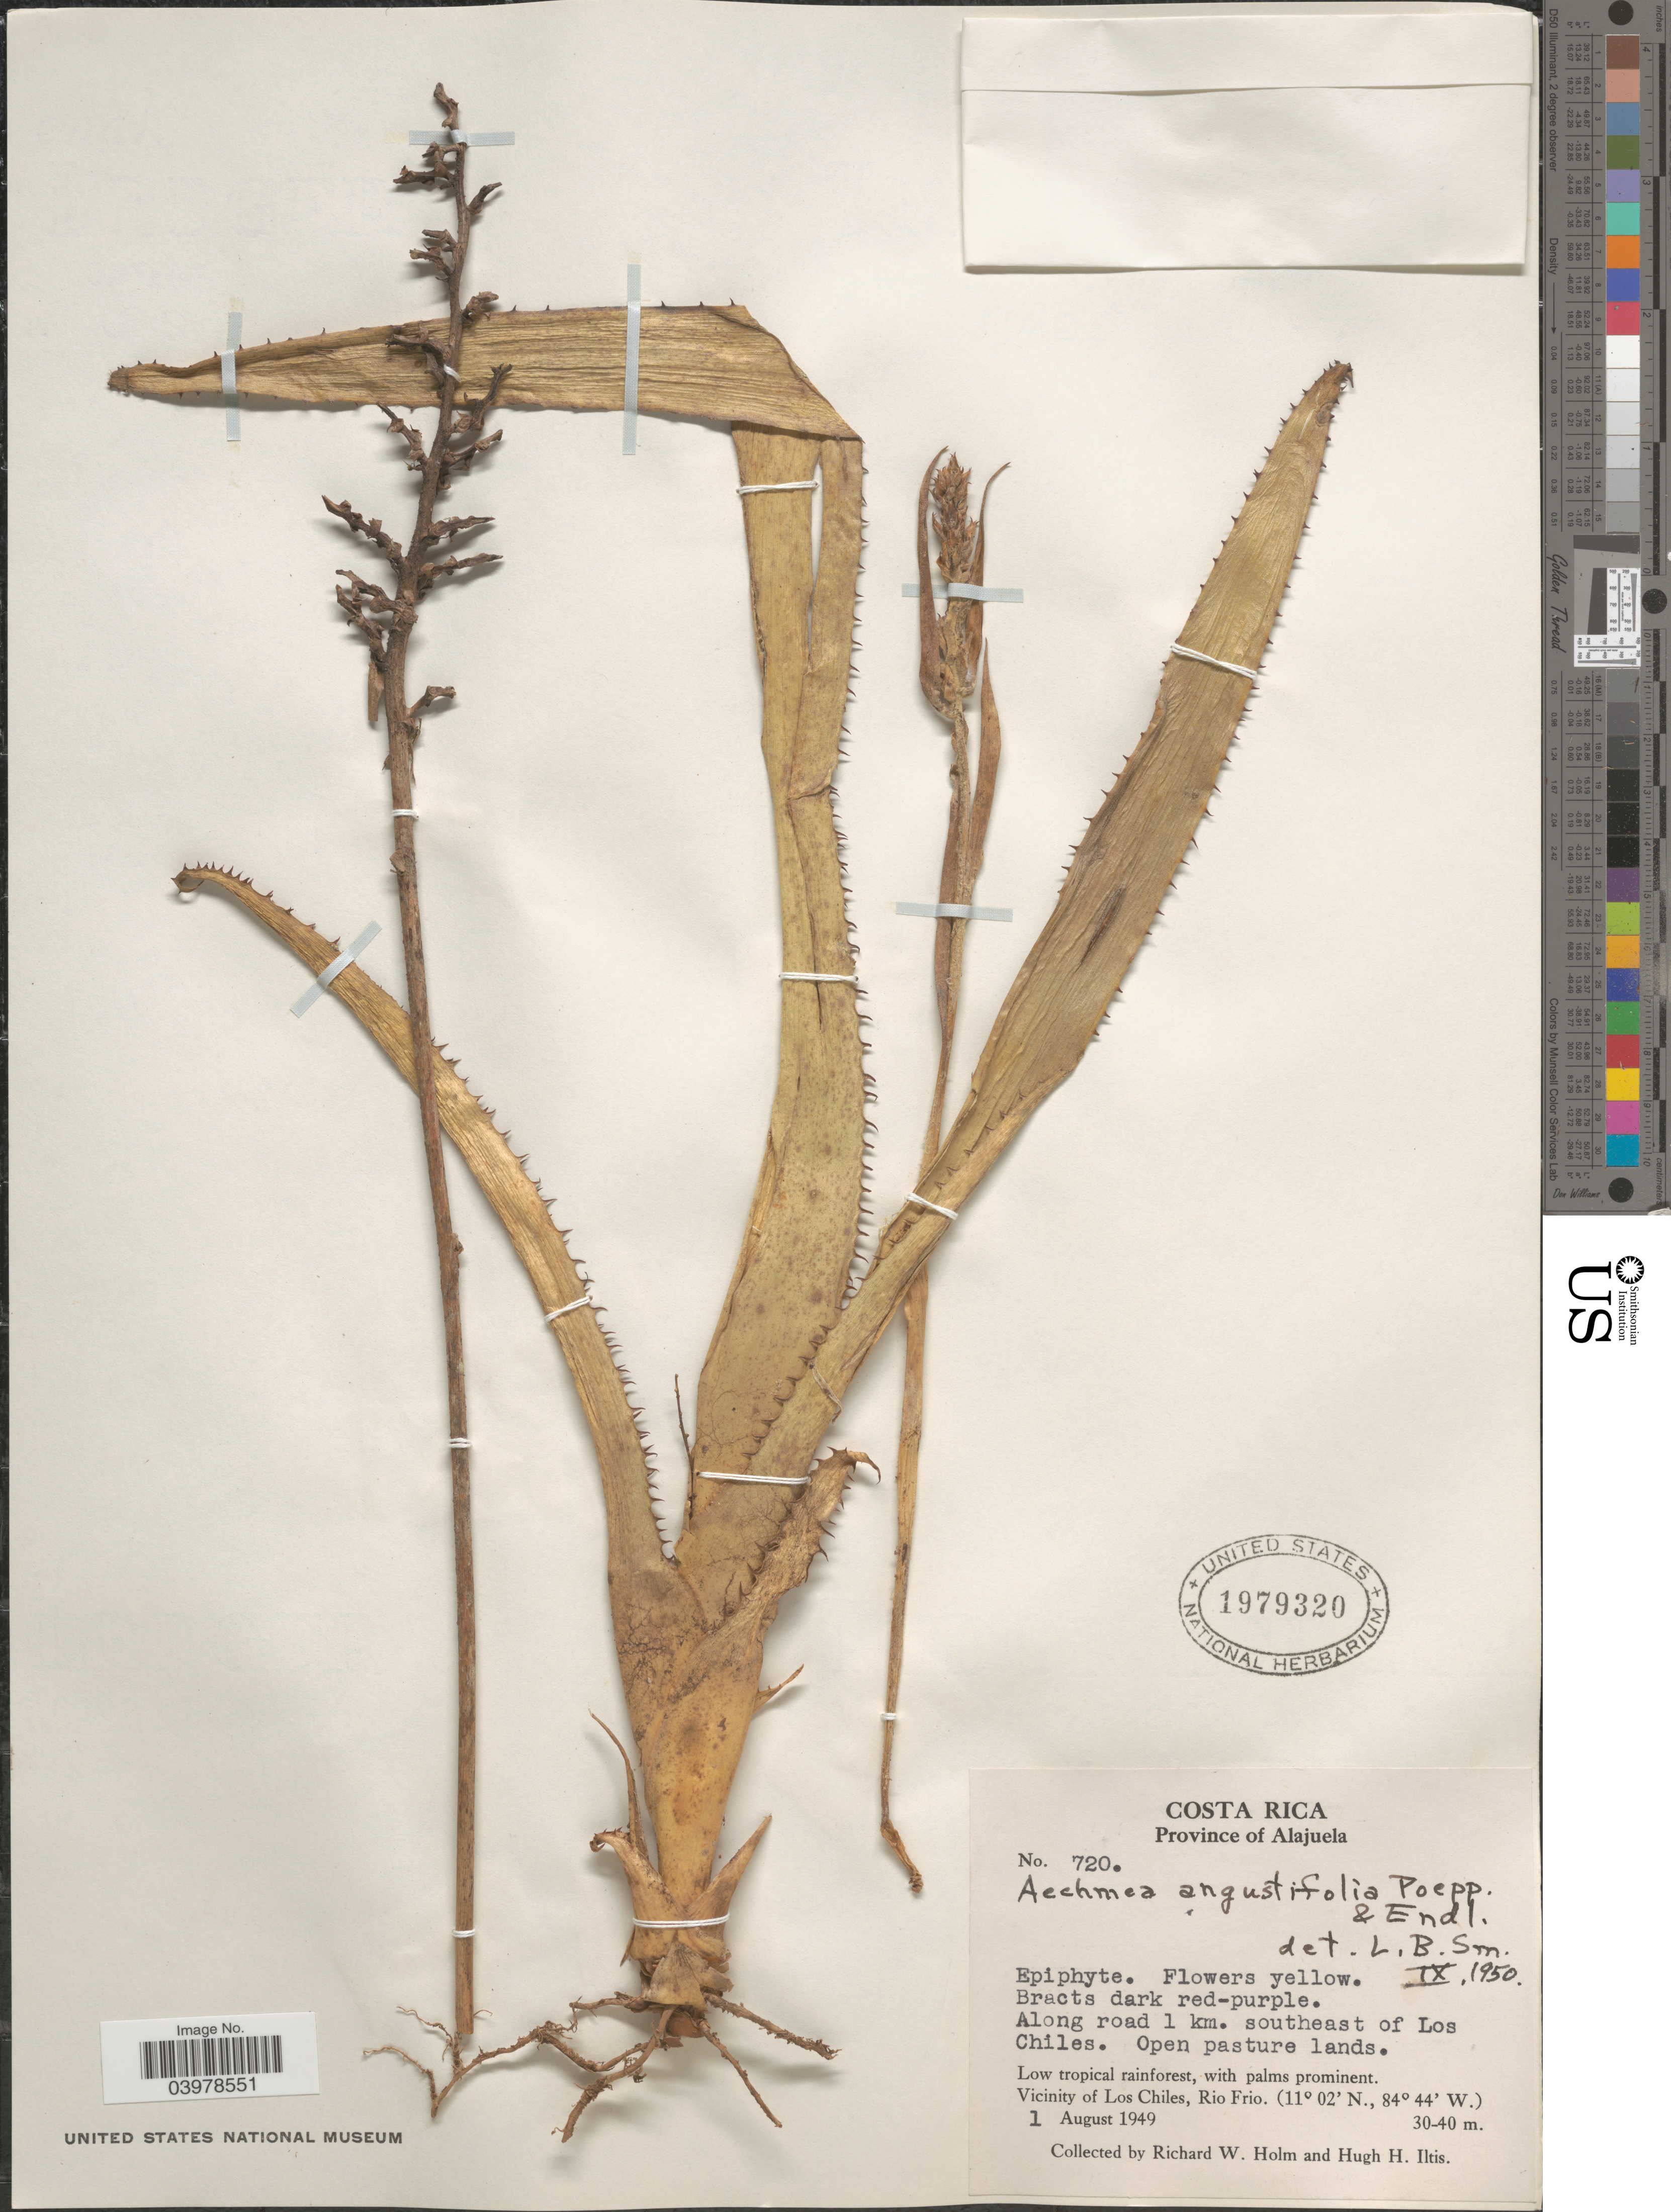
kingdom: Plantae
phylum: Tracheophyta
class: Liliopsida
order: Poales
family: Bromeliaceae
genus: Aechmea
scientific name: Aechmea angustifolia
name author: Poepp. & Endl.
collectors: R. W. Holm & H. Iltis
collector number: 720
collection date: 1949-08-01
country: Costa Rica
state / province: Alajuela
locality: Along road 1 km. southeast of Los Chiles. Vicinity of Los Chiles, Rio Frio.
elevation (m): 30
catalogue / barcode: US 1979320